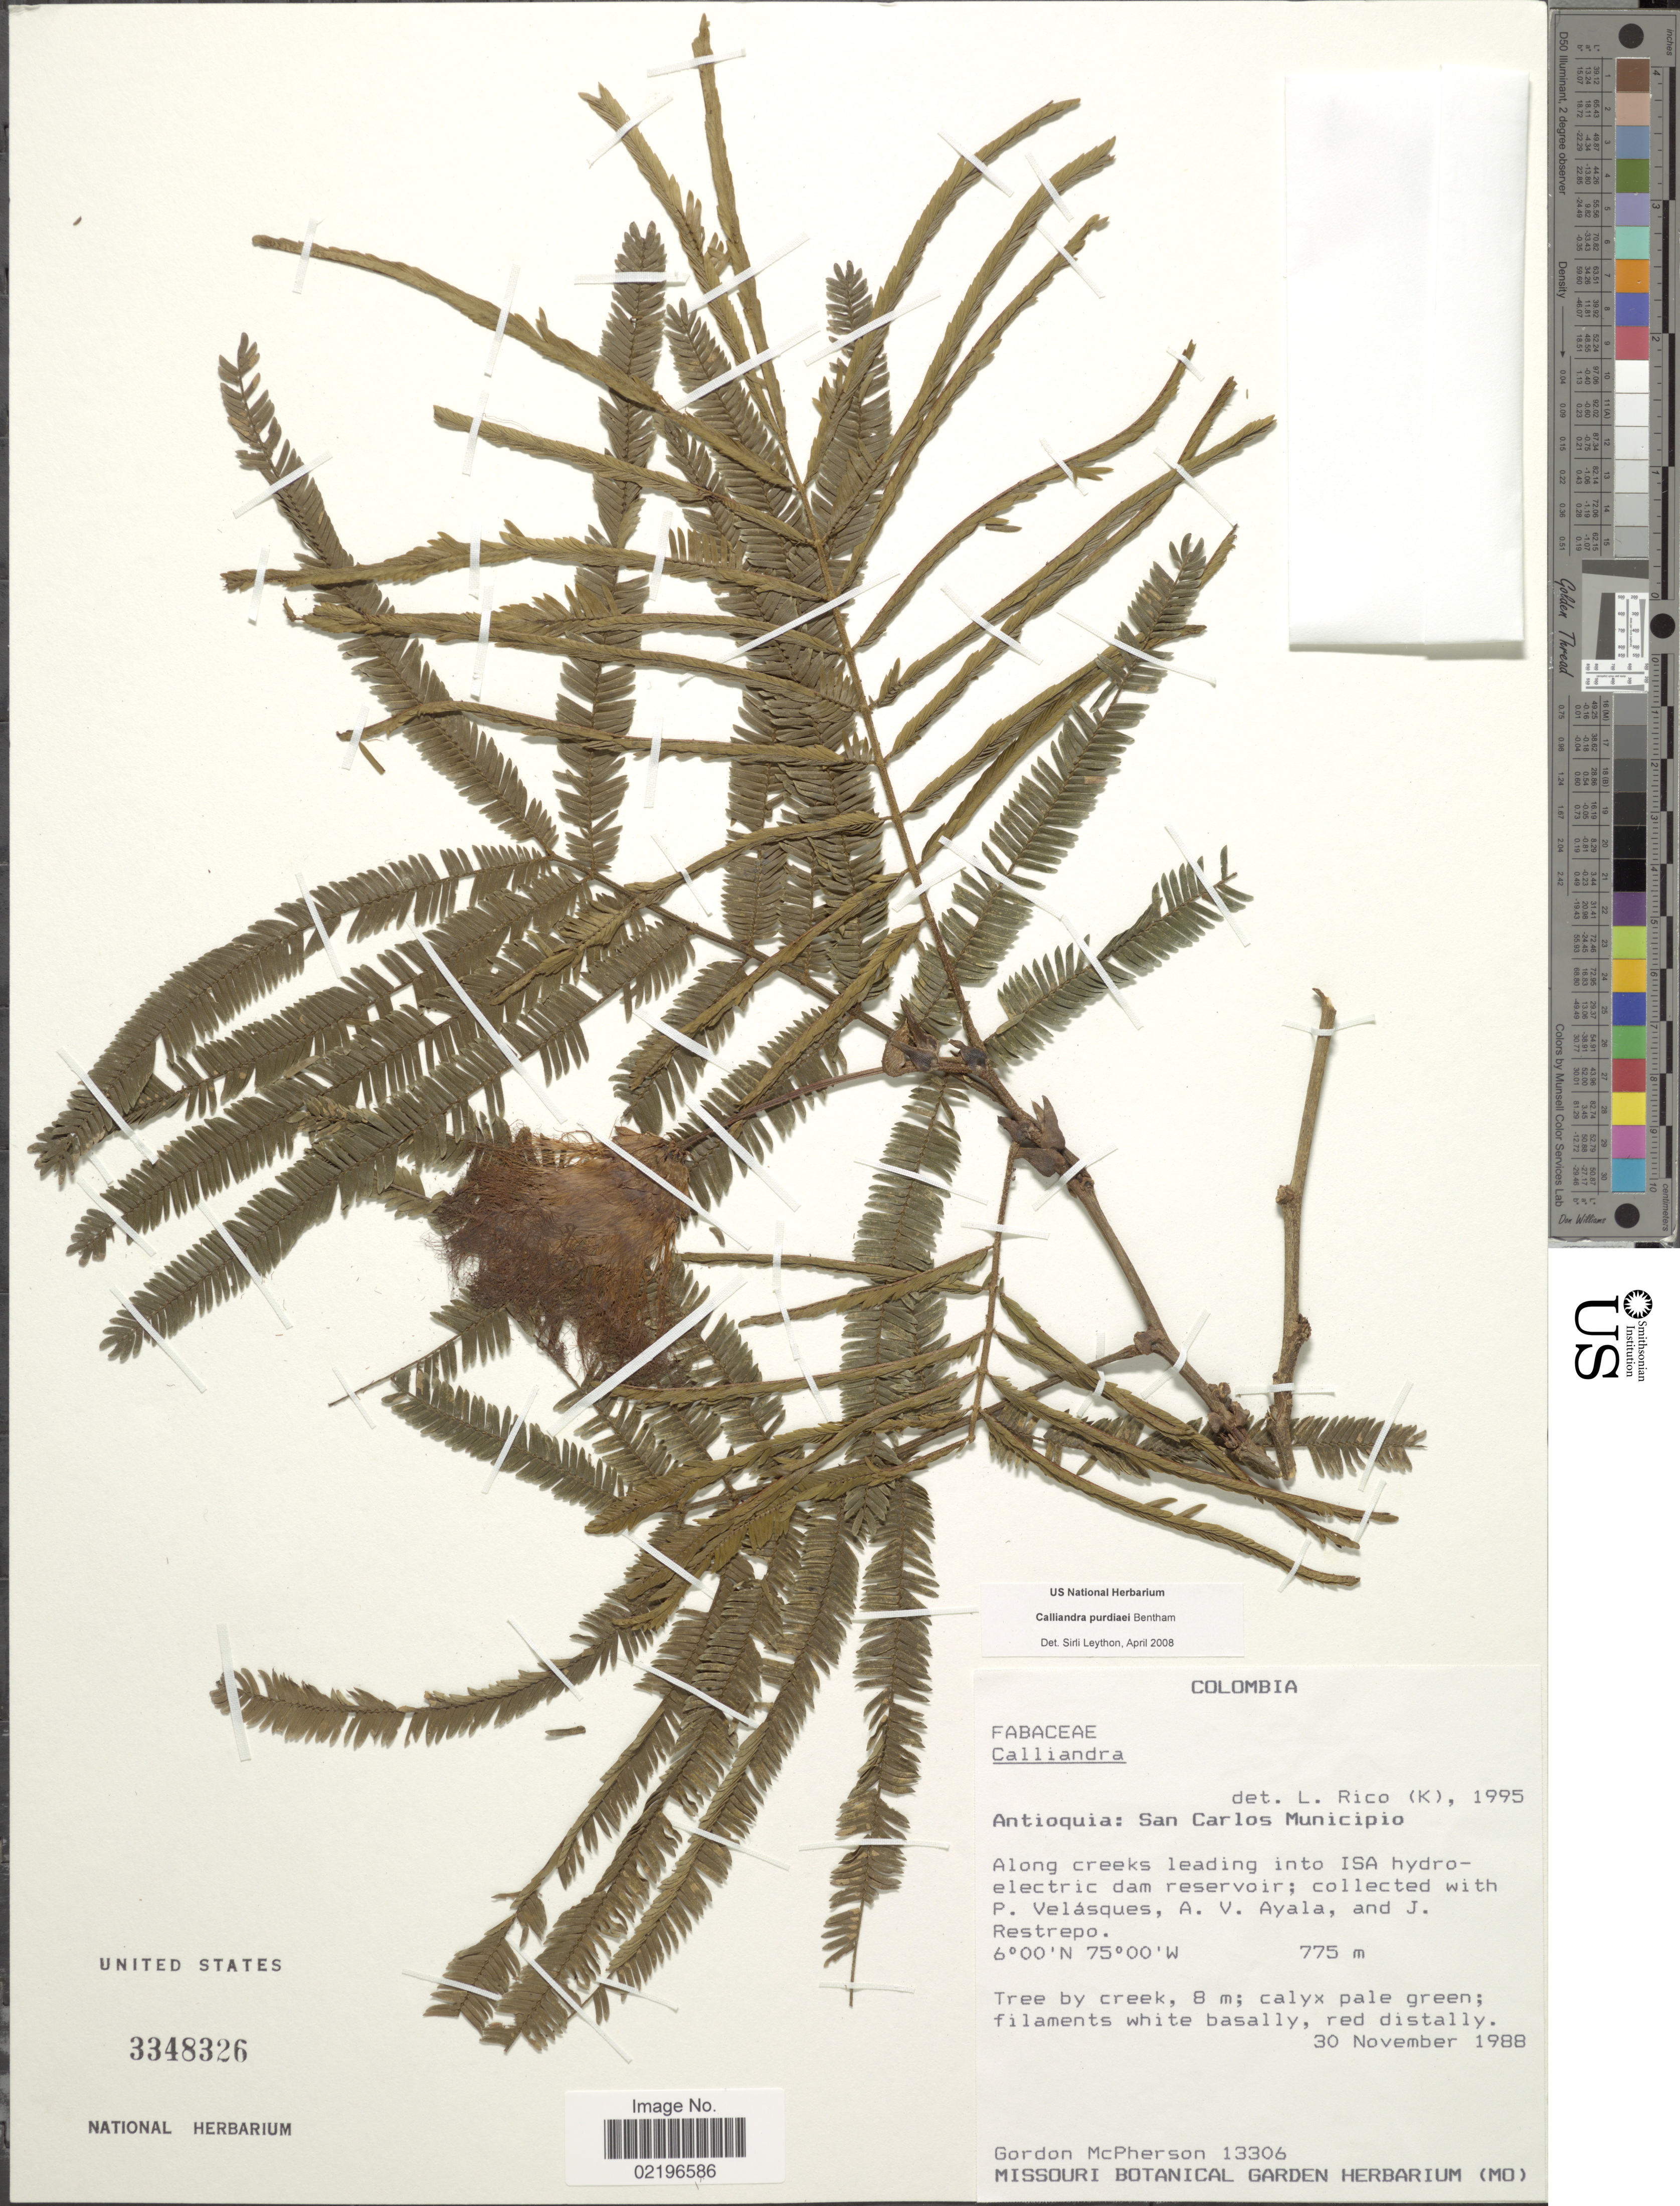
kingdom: Plantae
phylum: Tracheophyta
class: Magnoliopsida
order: Fabales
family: Fabaceae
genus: Calliandra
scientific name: Calliandra purdiaei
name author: Benth.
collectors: P. Velasques, A. V. Ayala & J. Restrepo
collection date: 1988-11-30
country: Colombia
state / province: Antioquia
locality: San Carlos Municipio. Along creeks leading into ISA hydro- electric dam reservoir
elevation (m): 775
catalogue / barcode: US 3348326